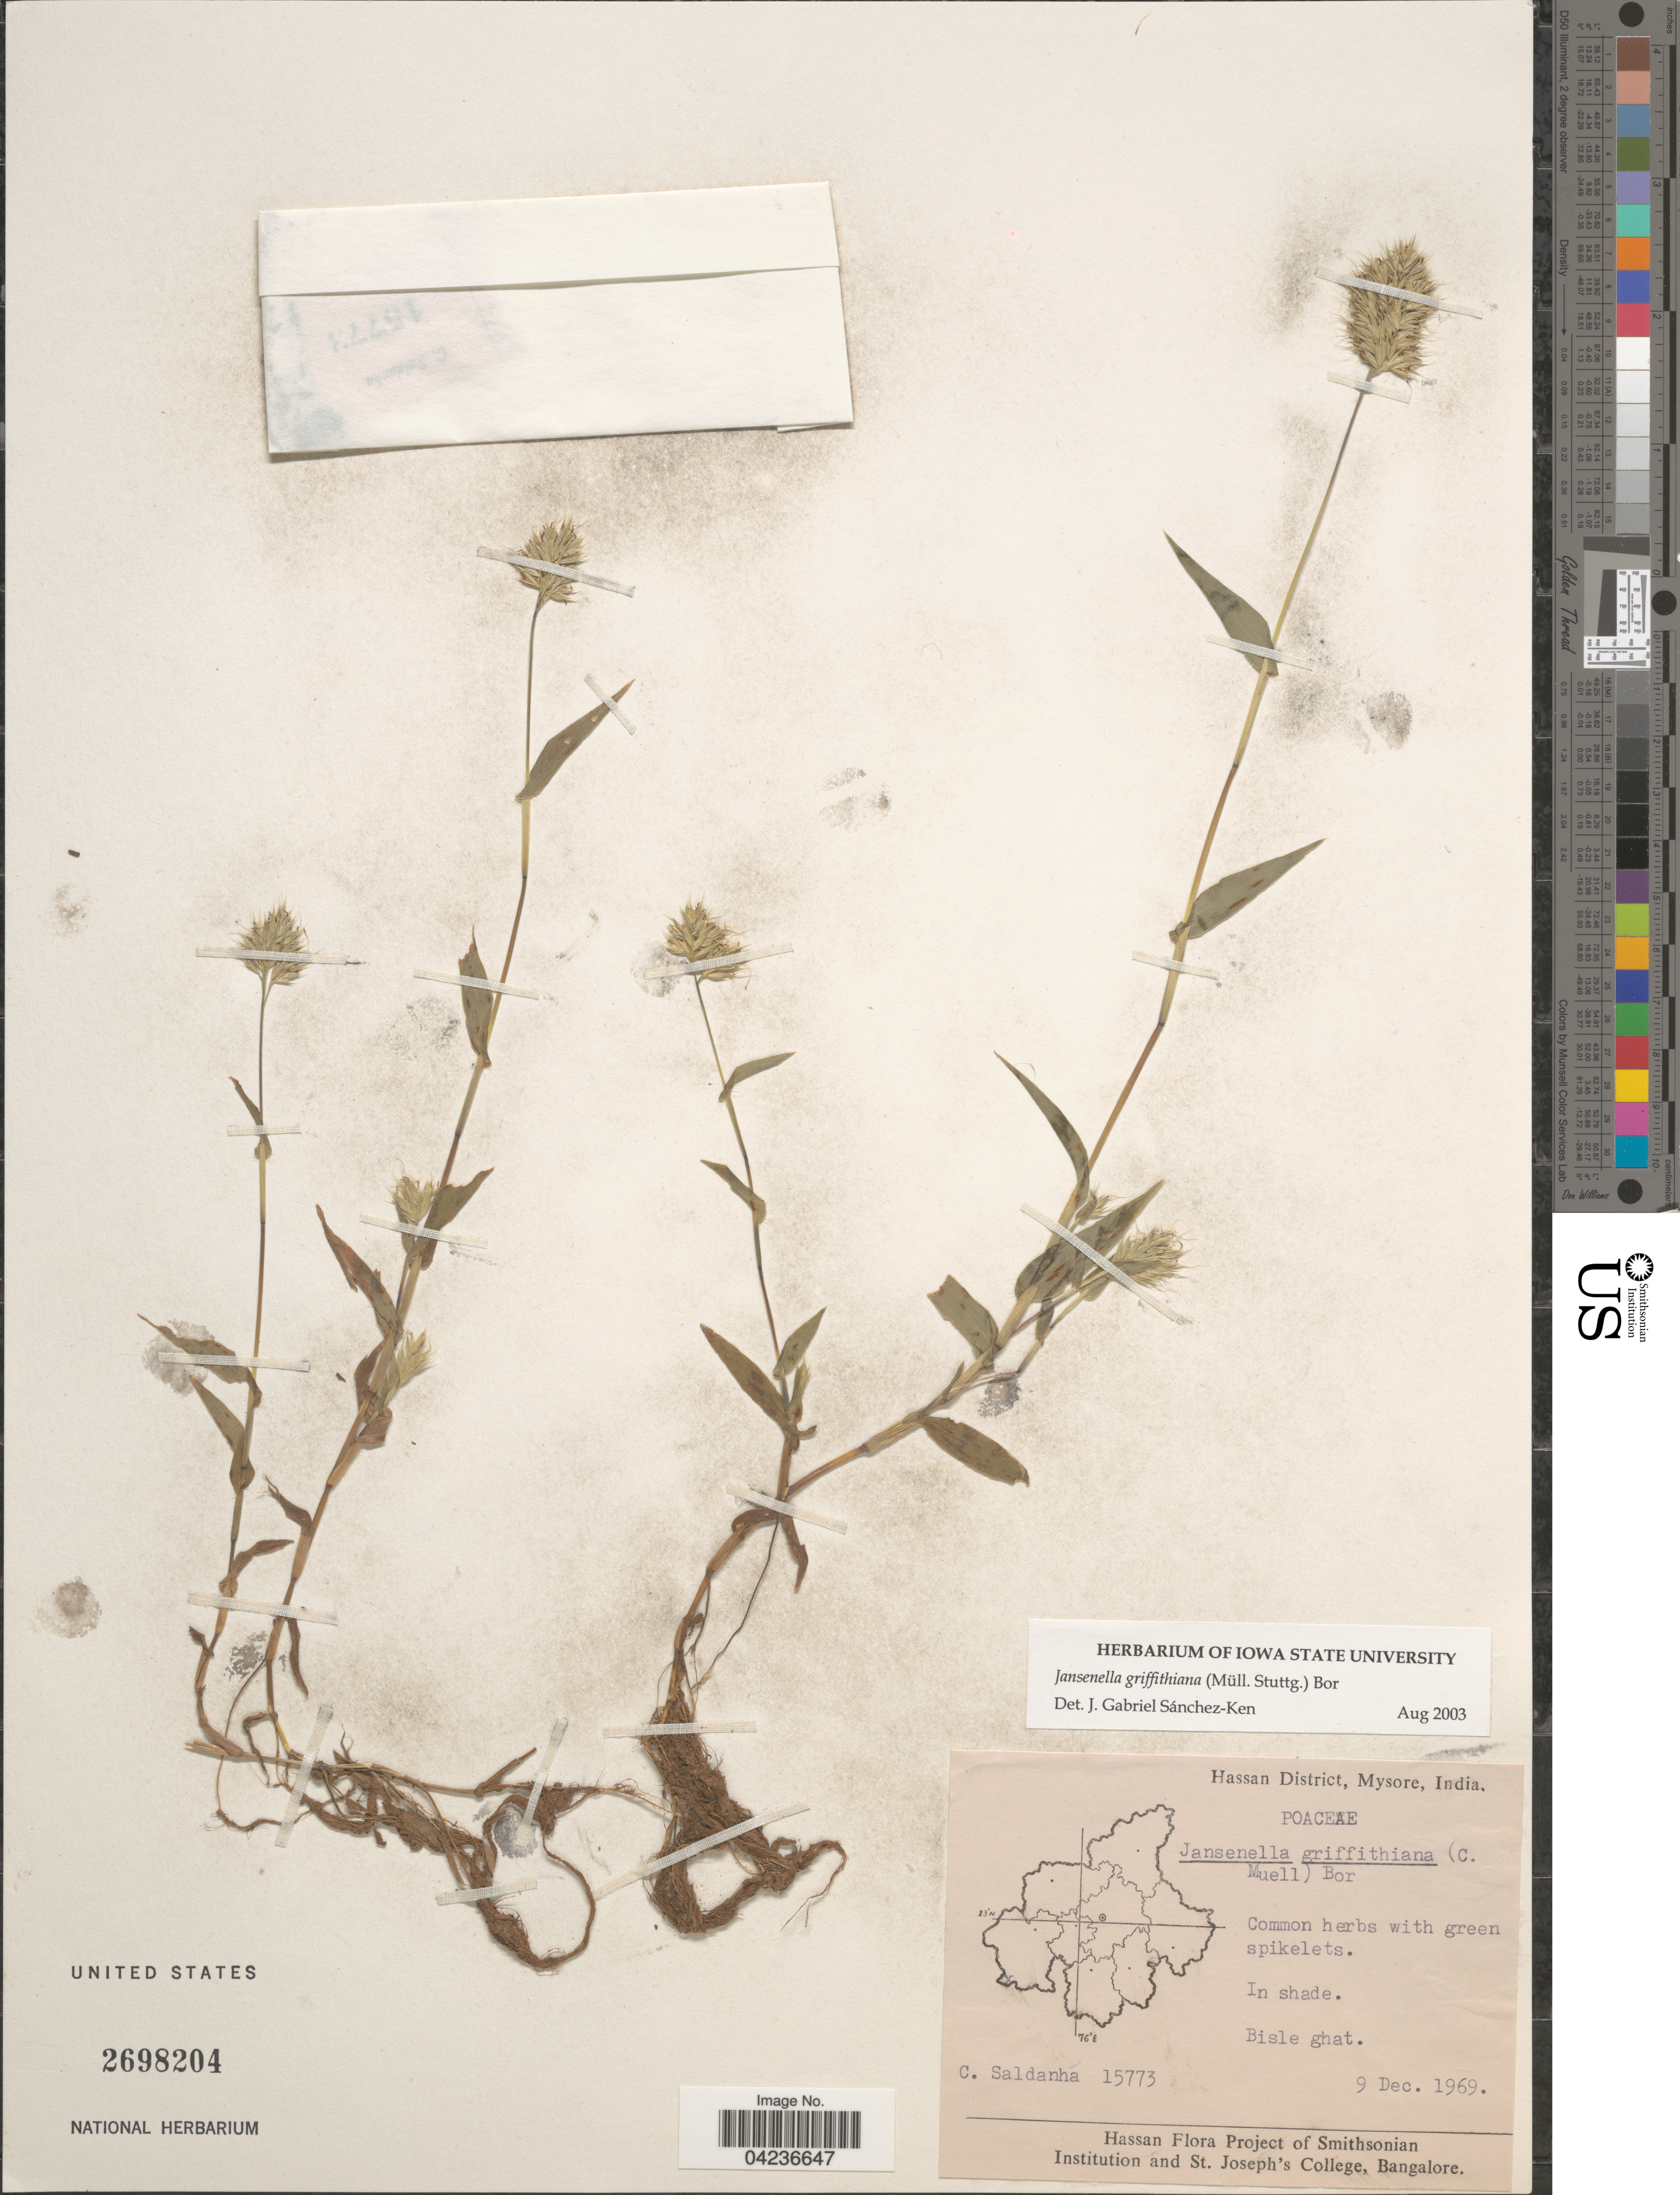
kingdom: Plantae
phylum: Tracheophyta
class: Liliopsida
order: Poales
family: Poaceae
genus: Jansenella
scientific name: Jansenella griffithiana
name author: (Müll. Stuttg.) Bor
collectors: C. J. Saldanha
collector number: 15773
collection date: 1969-12-09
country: India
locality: Hassan District, Mysore. Bisle ghat.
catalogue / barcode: US 2698204